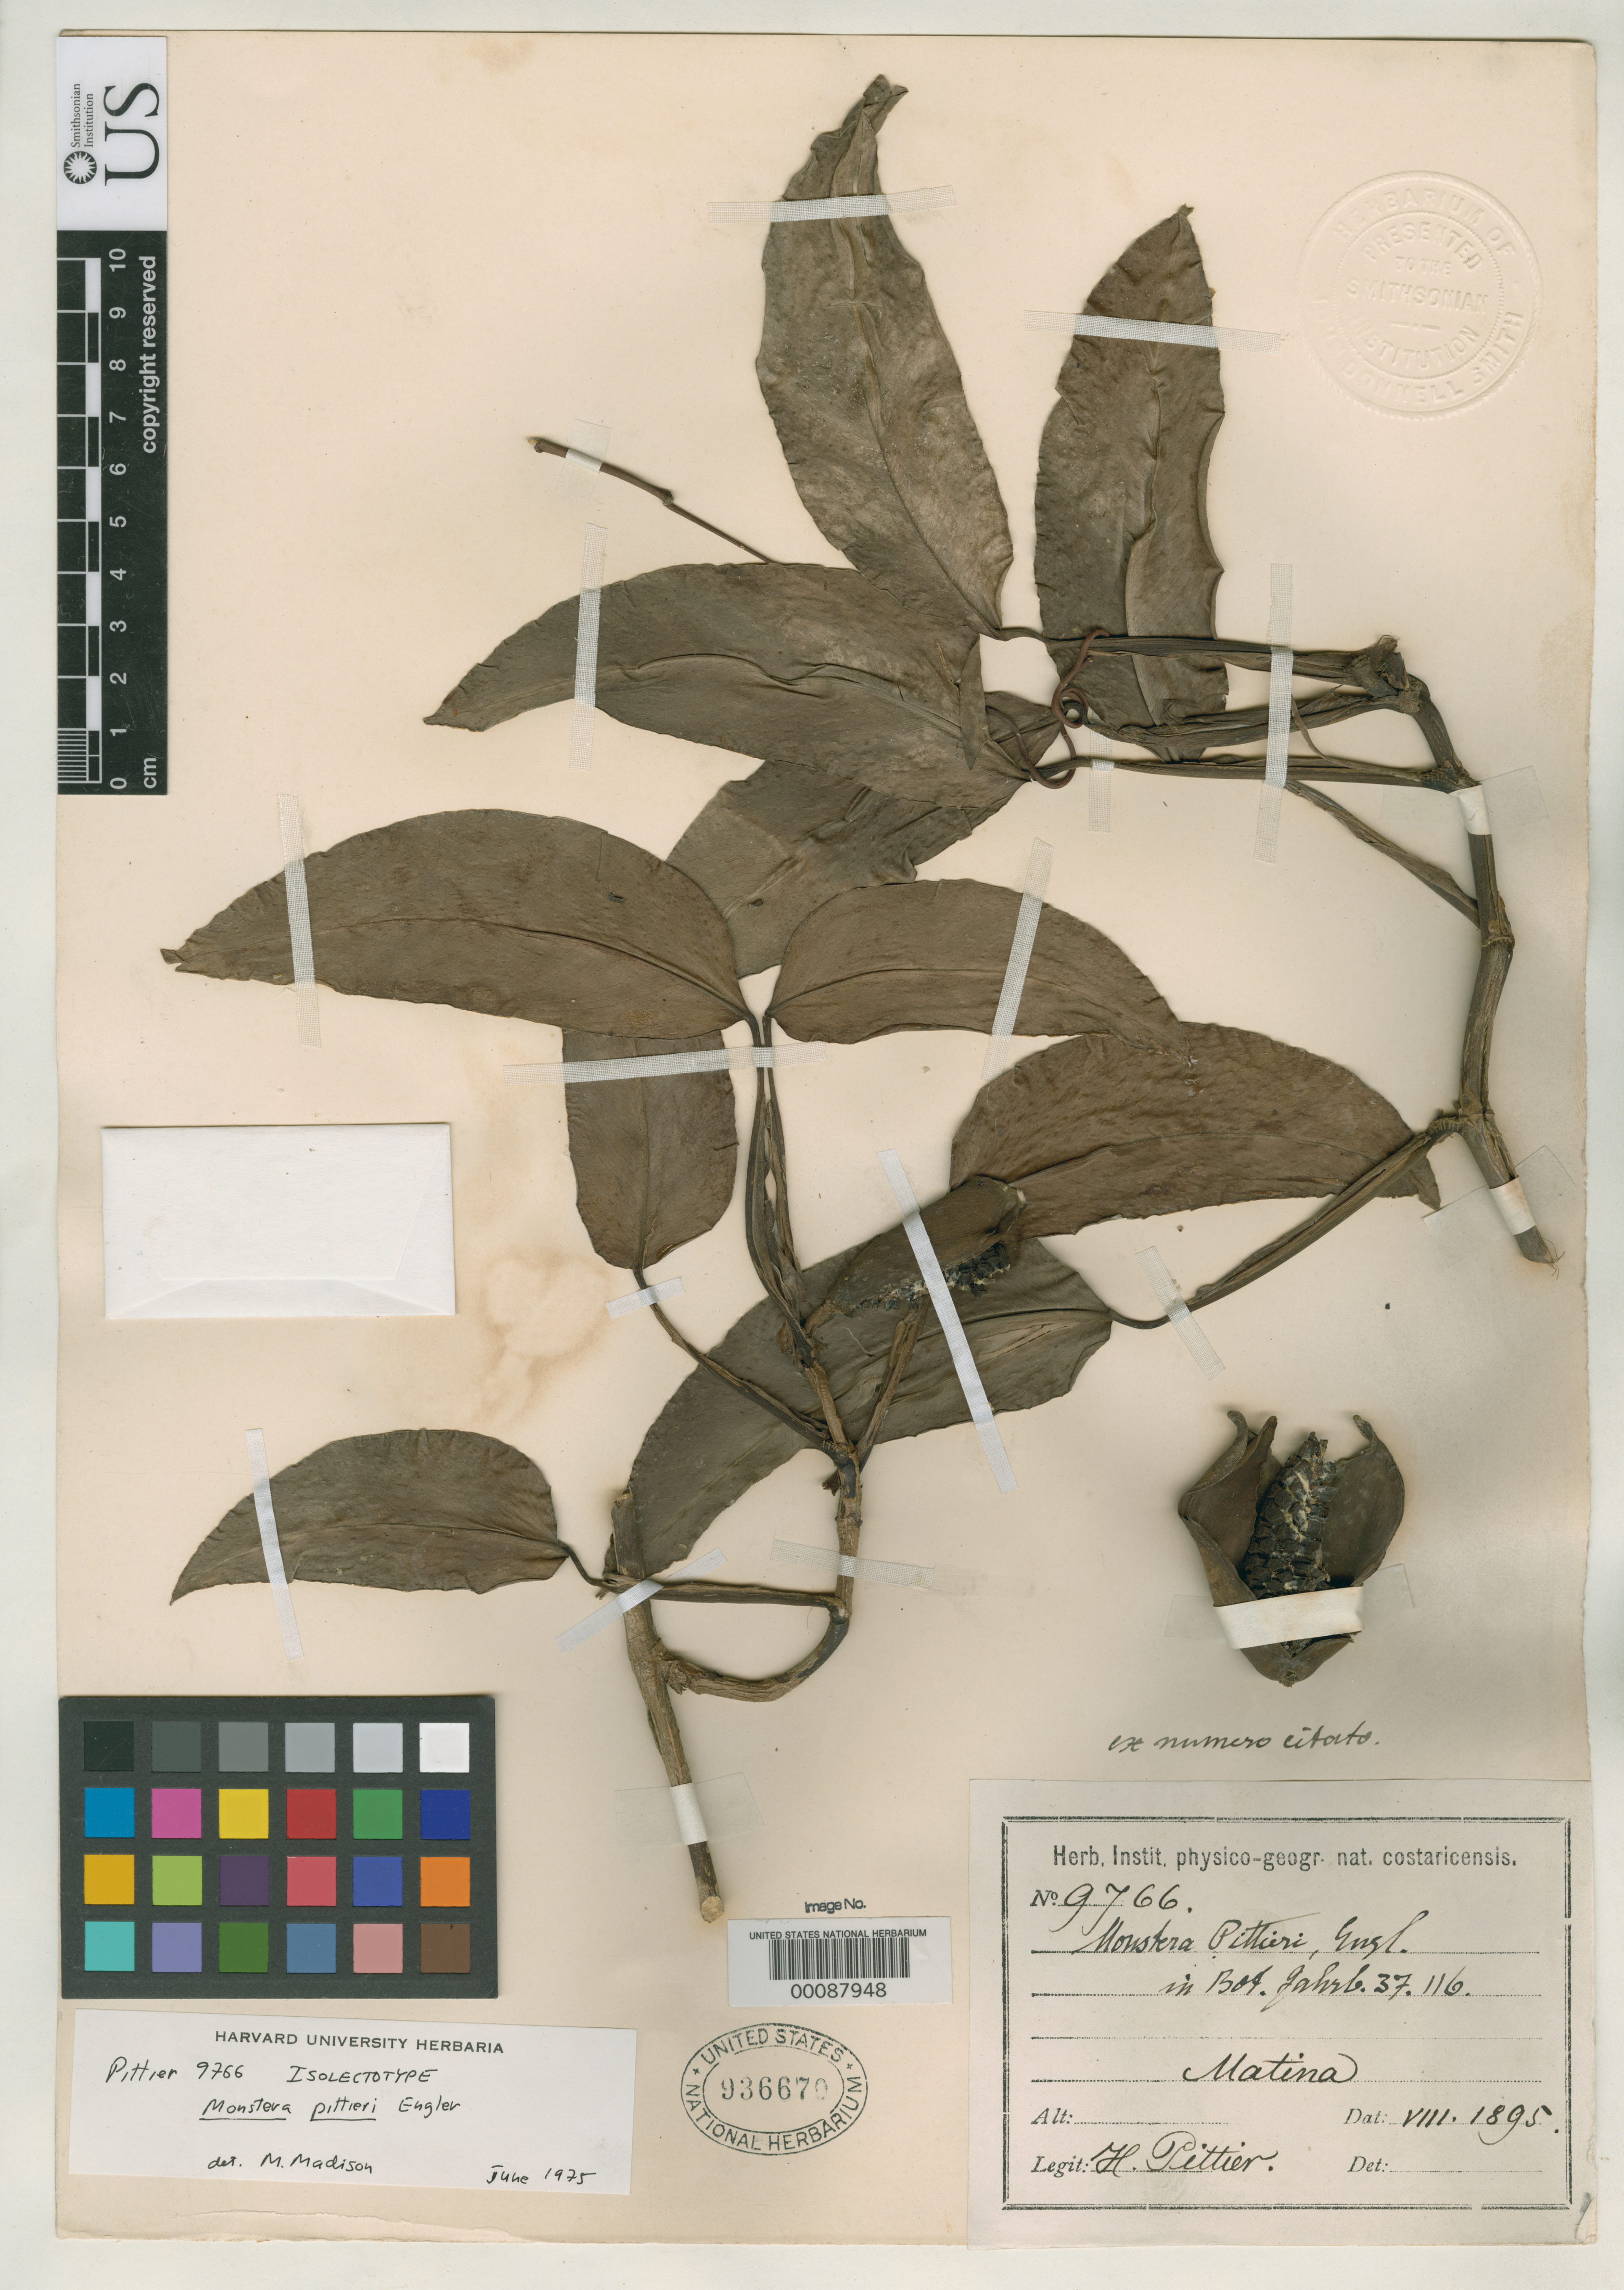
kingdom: Plantae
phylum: Tracheophyta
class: Liliopsida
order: Alismatales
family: Araceae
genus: Monstera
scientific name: Monstera pittieri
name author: Engl.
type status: Isosyntype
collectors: H. F. Pittier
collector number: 9766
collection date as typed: Aug 1895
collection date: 1895-08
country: Costa Rica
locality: Matina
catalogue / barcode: US 936670